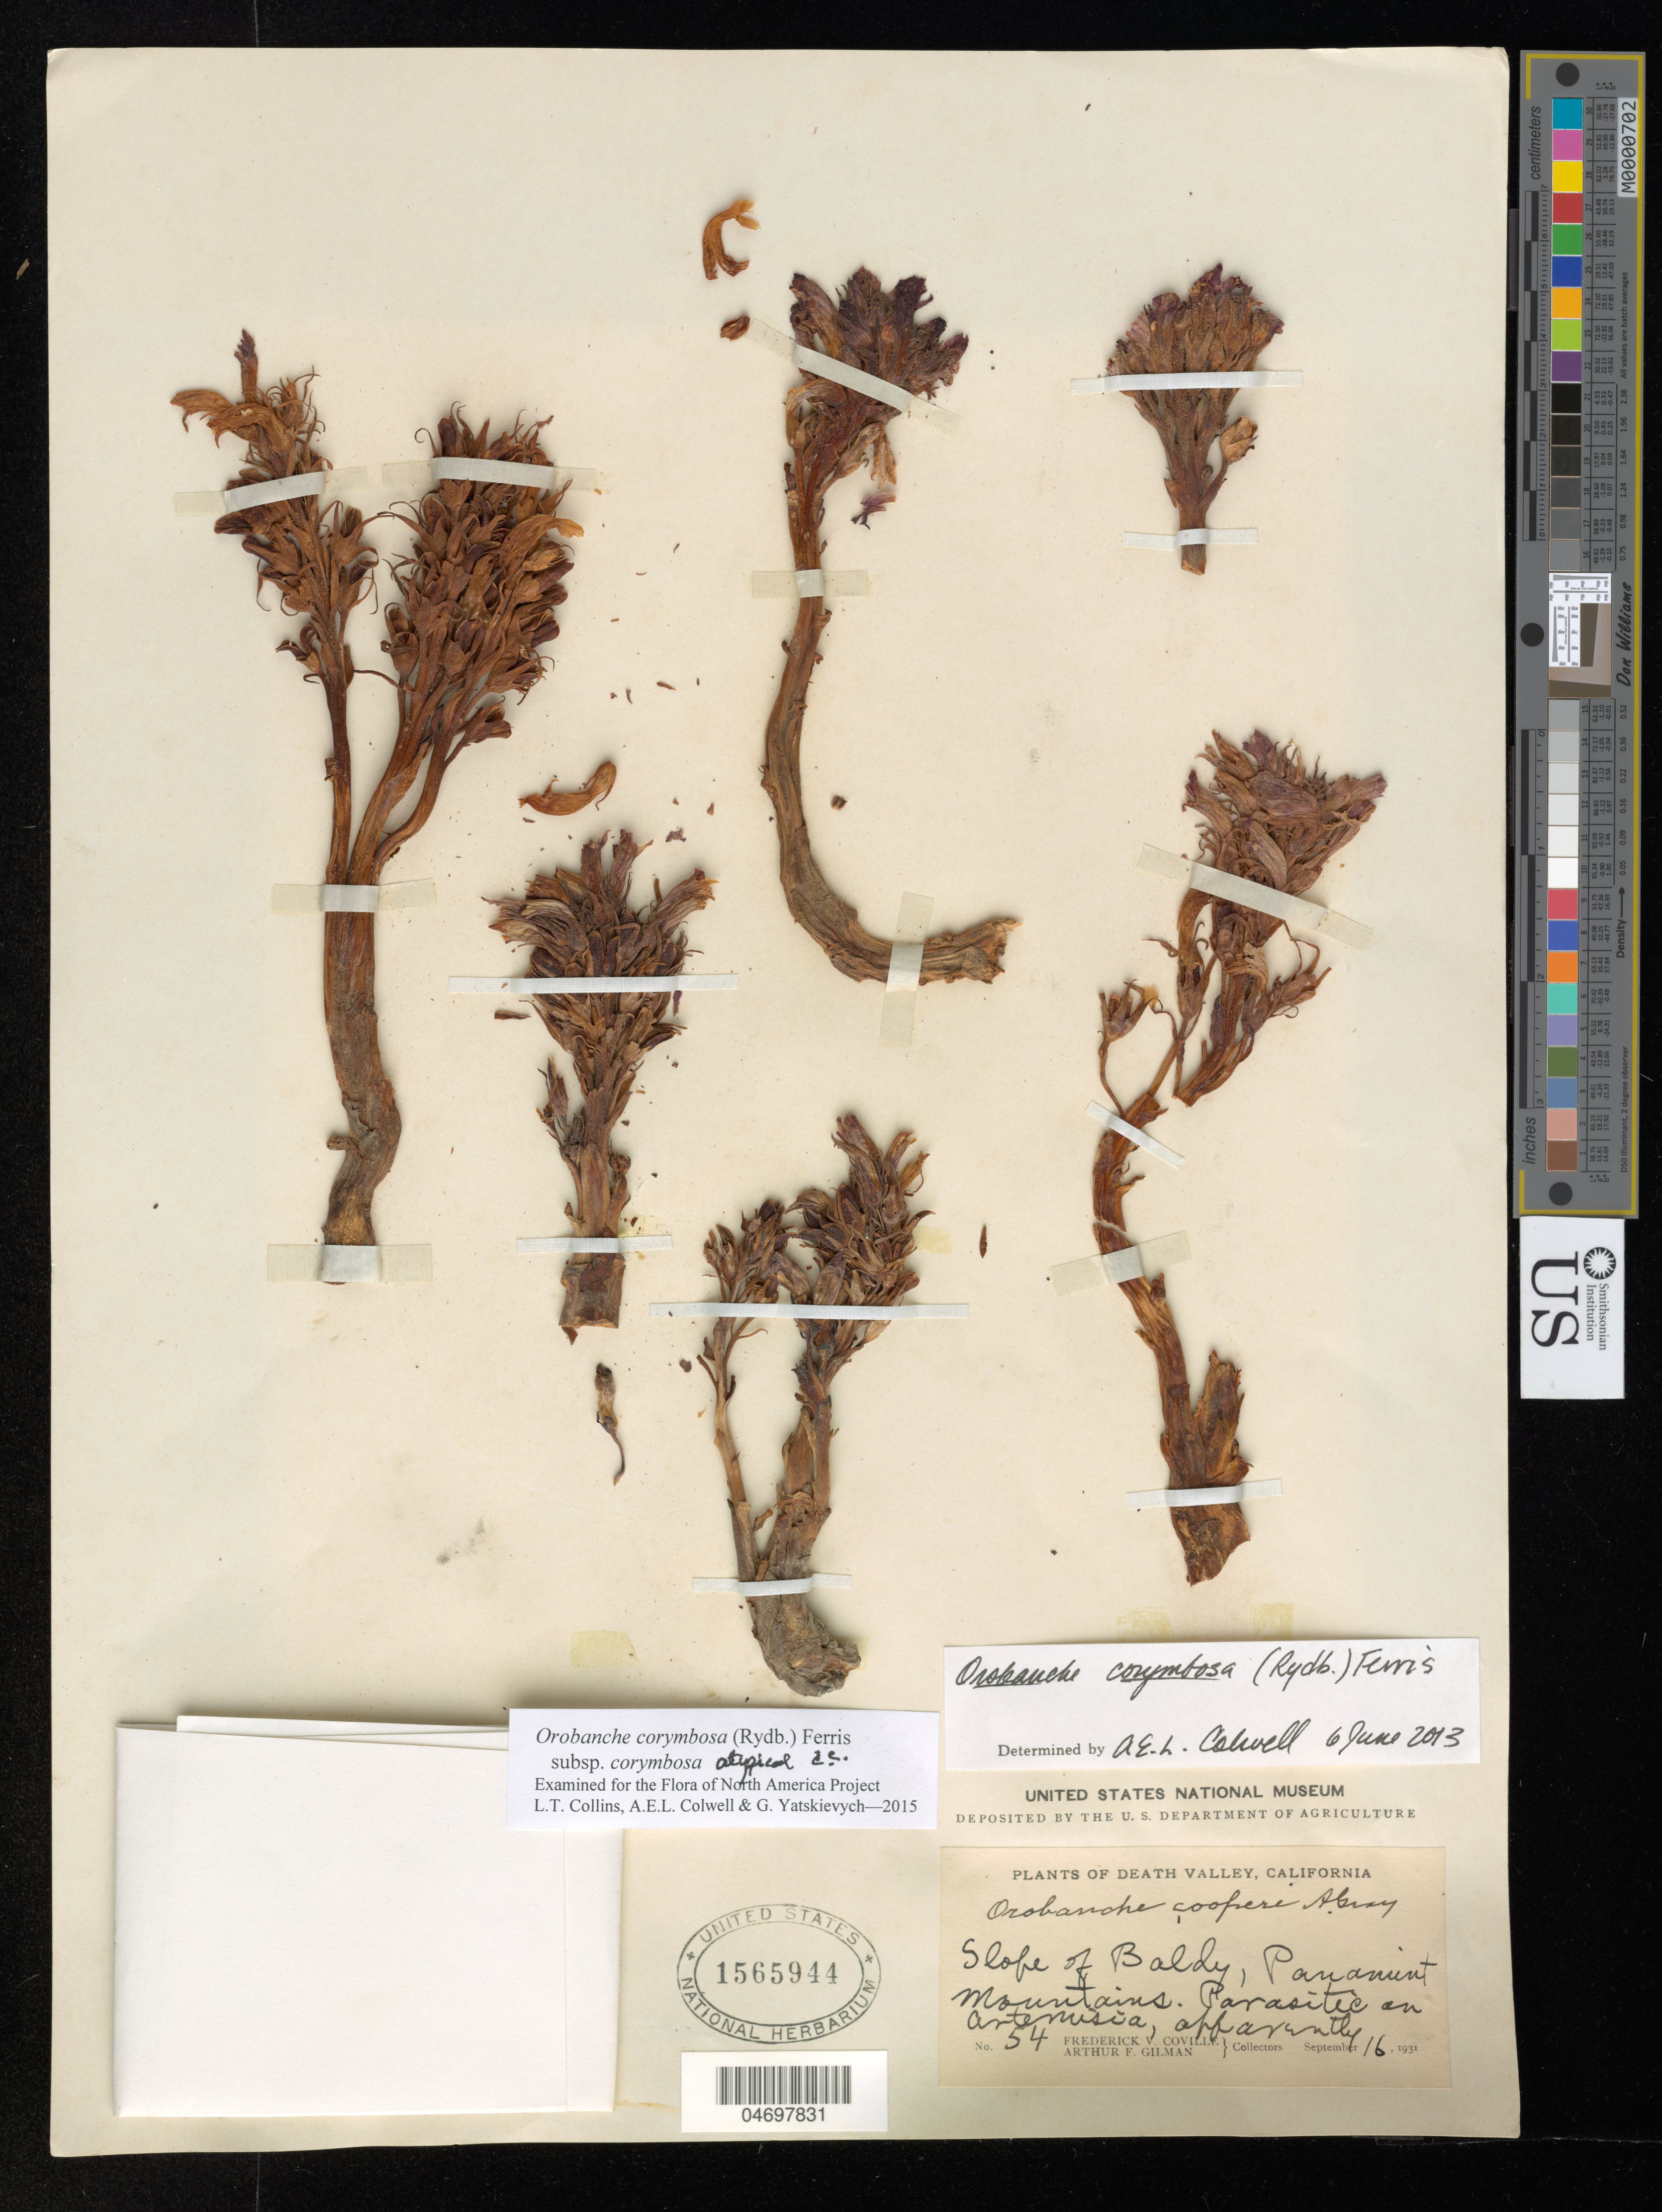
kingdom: Plantae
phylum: Tracheophyta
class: Magnoliopsida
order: Lamiales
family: Orobanchaceae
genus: Orobanche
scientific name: Orobanche corymbosa subsp. corymbosa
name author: (Rydb.) Ferris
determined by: Collins, L. T.; Colwell, A. E.; Yatskievych, G. A.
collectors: F. V. Coville & A. Gilman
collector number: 54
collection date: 1931-09-16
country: United States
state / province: California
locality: Slope of Baldy, Pananunt Mountains, west side of crest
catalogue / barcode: US 1565944